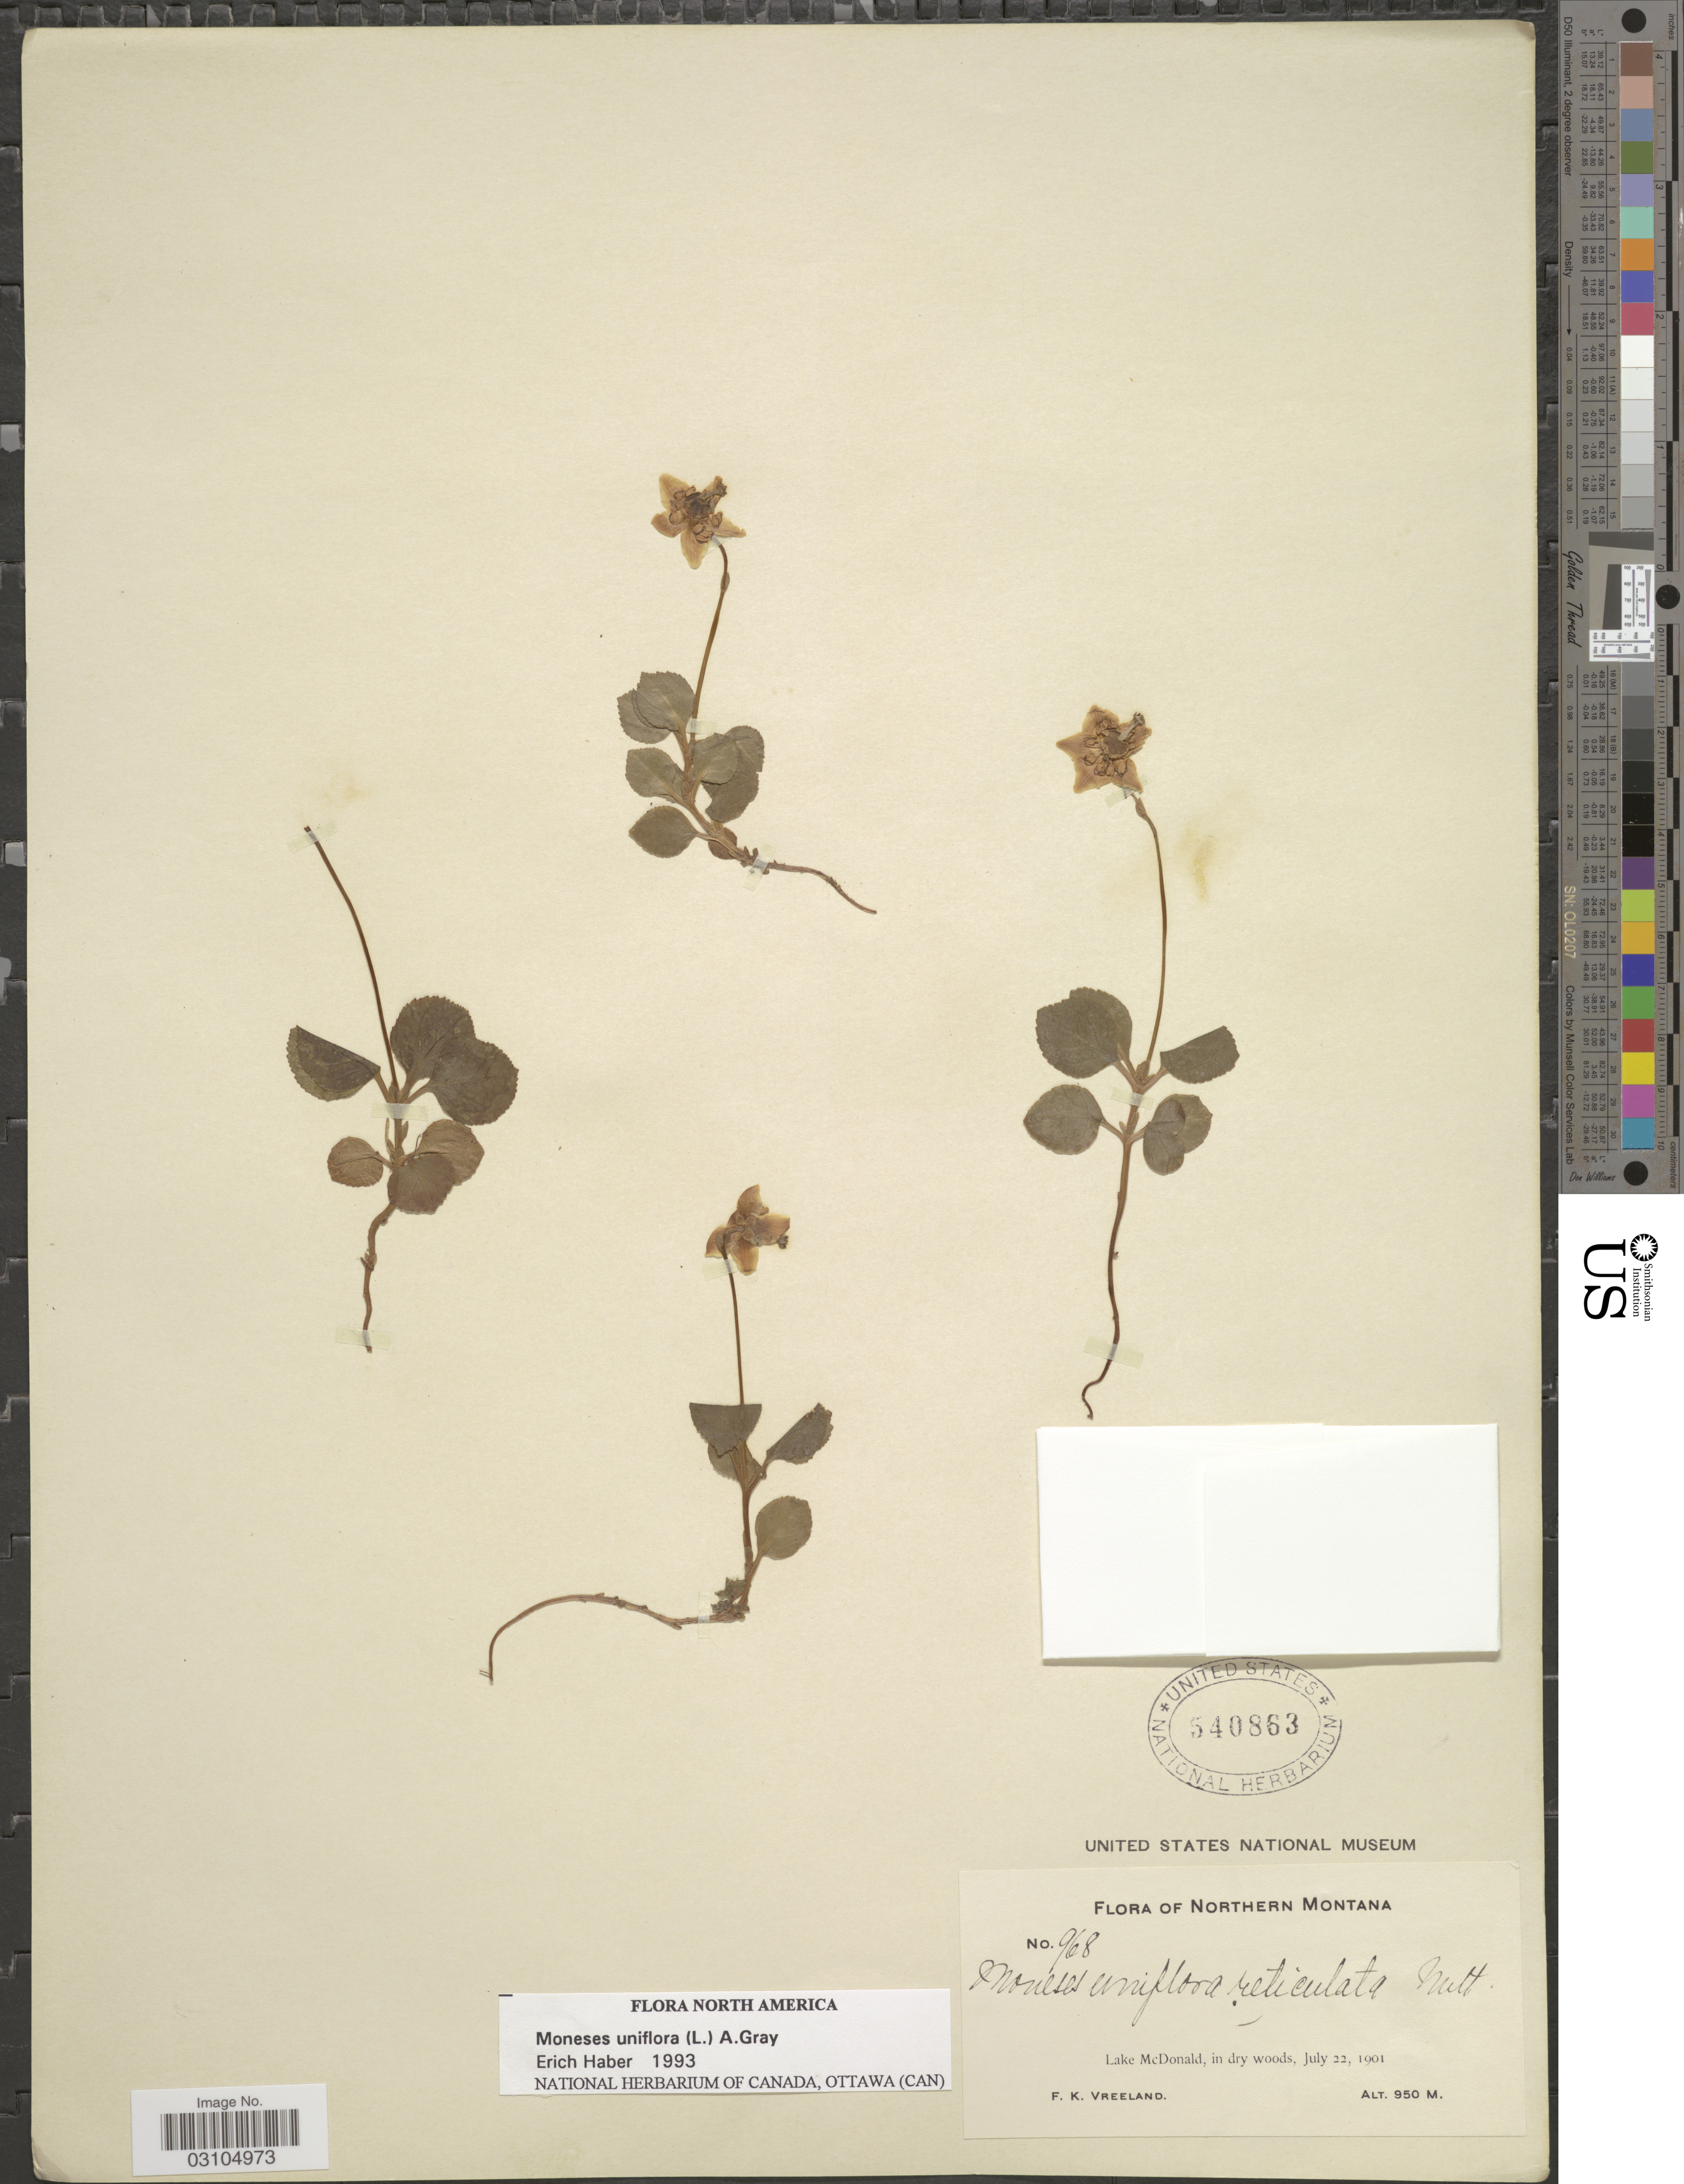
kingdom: Plantae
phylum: Tracheophyta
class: Magnoliopsida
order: Ericales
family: Ericaceae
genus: Moneses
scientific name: Moneses uniflora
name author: (L.) A. Gray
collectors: F. Vreeland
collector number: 968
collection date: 1901-07-22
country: United States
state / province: Montana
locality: Northern Montana, Lake McDonald, in dry woods.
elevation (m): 950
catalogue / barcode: US 540863